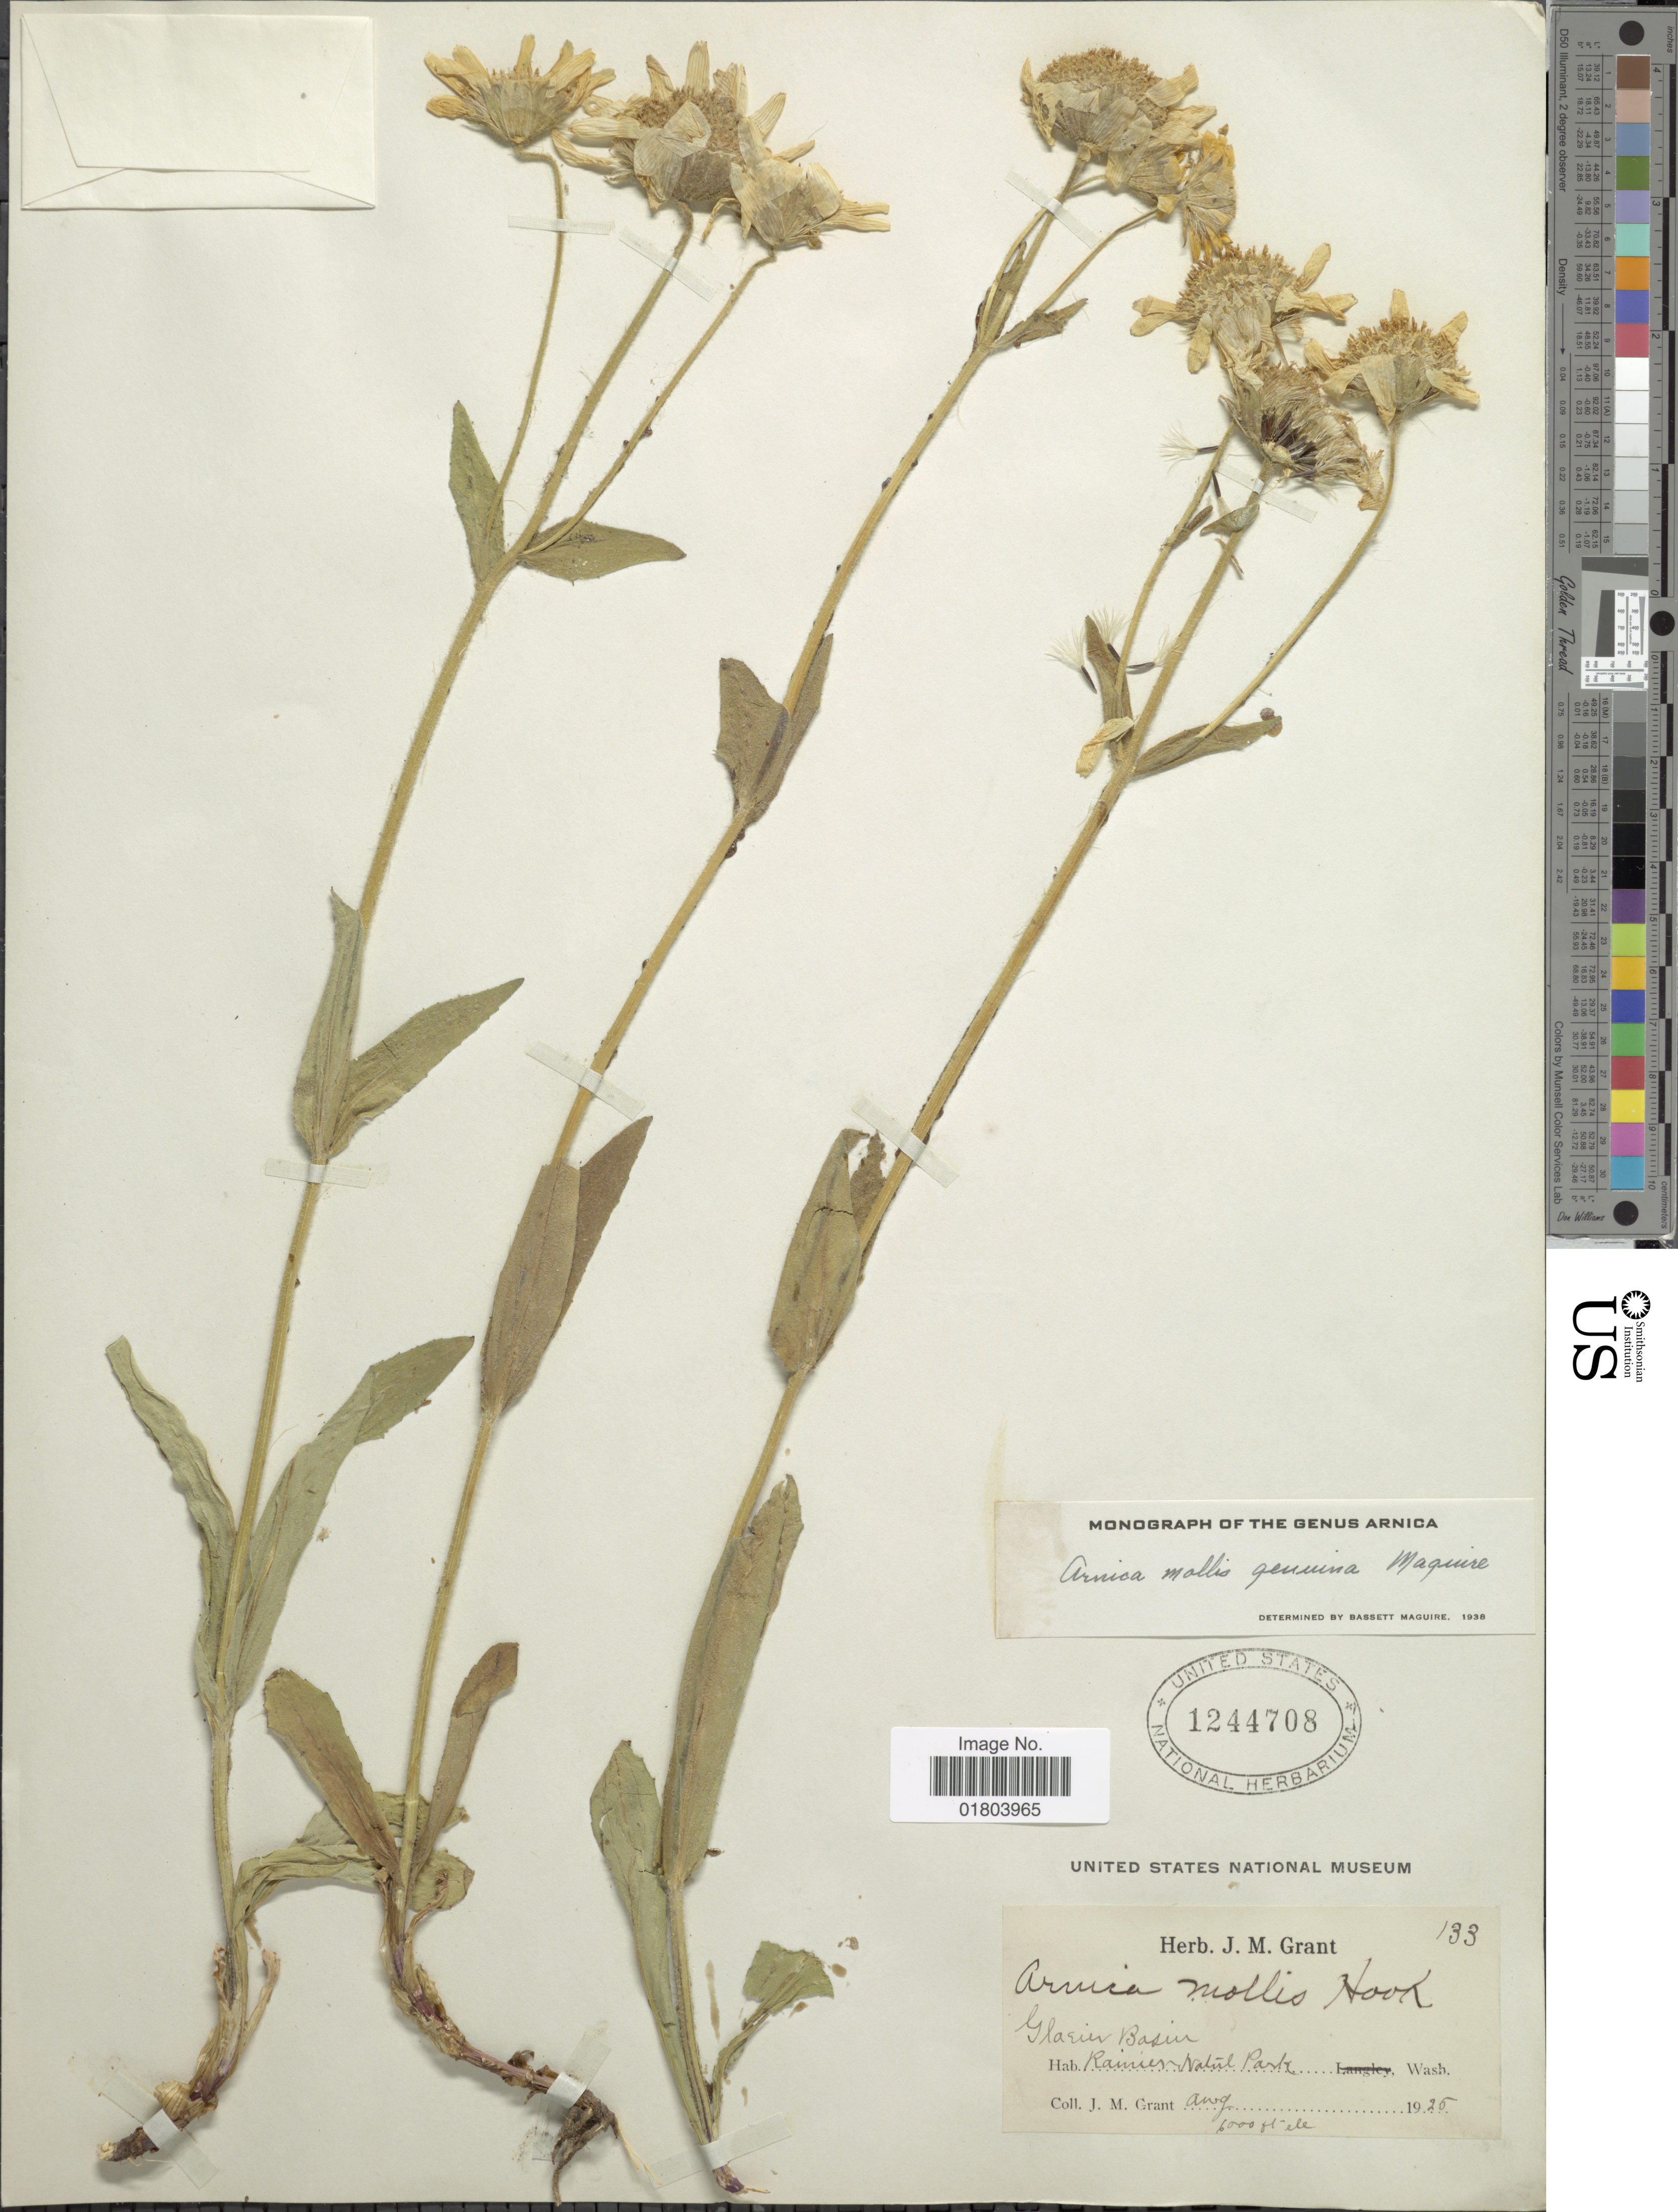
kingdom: Plantae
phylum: Tracheophyta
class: Magnoliopsida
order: Asterales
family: Asteraceae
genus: Arnica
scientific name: Arnica mollis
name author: Hook.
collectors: J. M. Grant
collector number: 133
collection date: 1925-08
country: United States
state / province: Washington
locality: Glacier Basin, Rainier National Park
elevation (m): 1829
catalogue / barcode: US 1244708